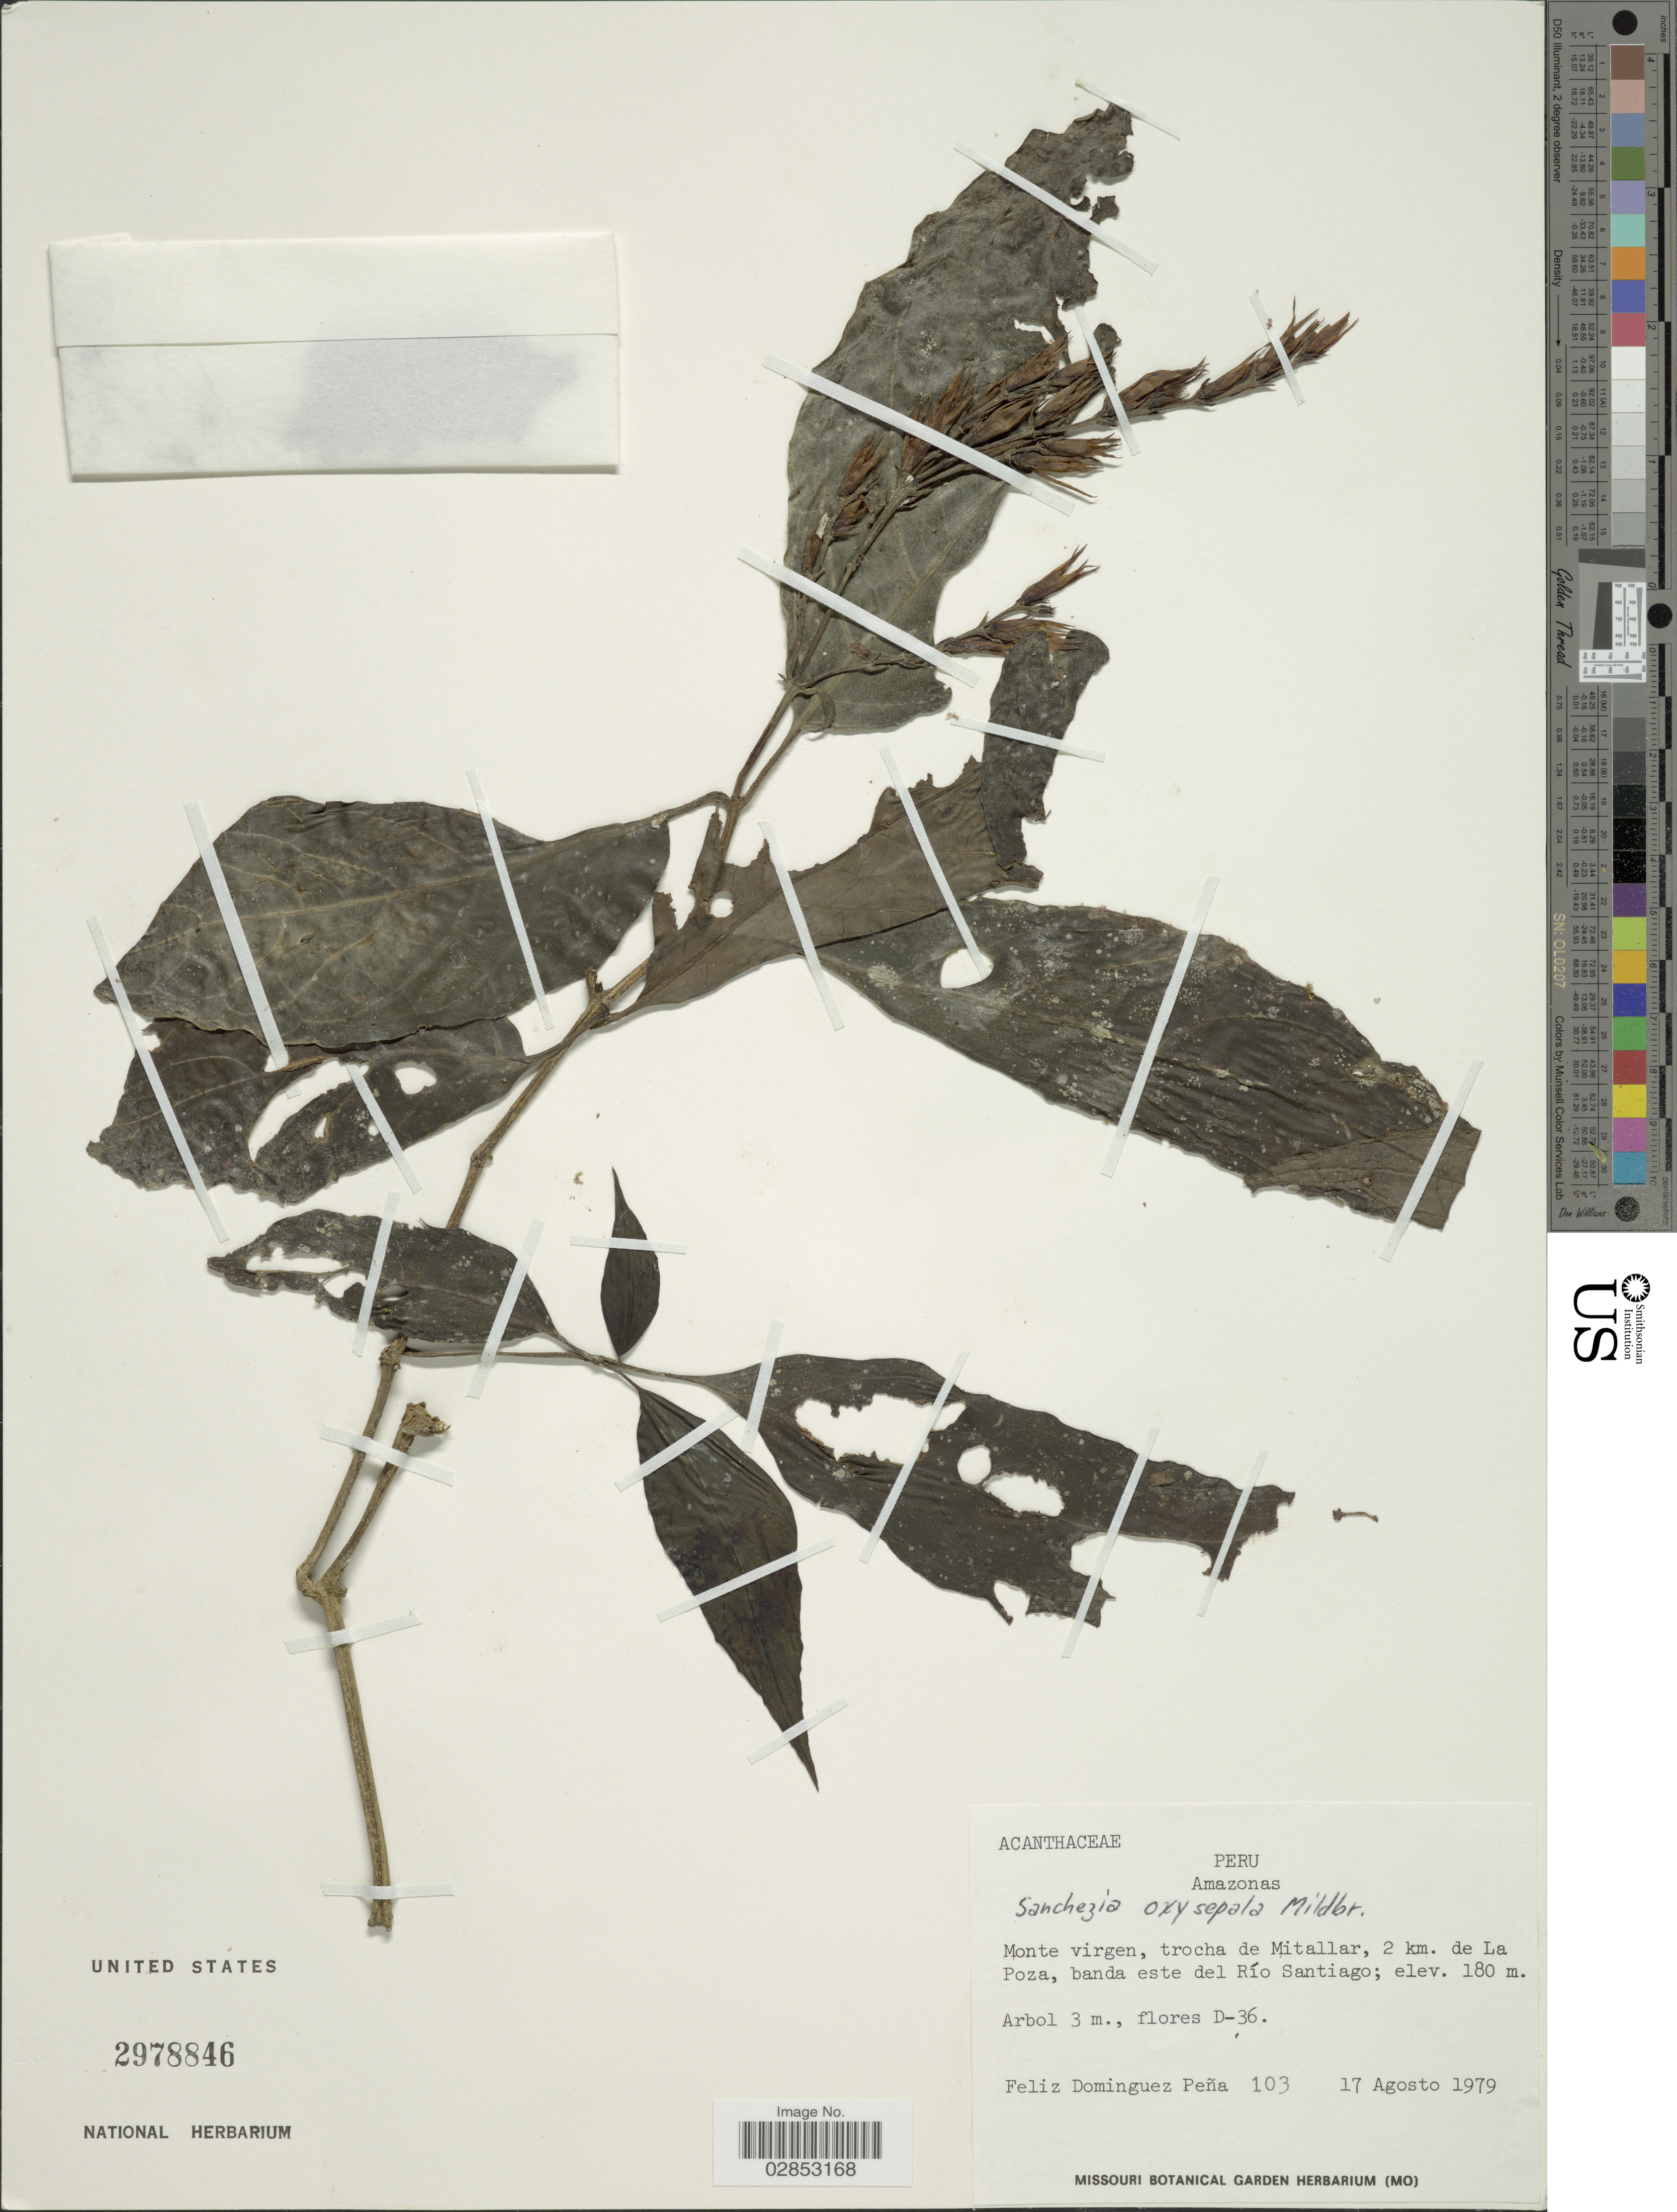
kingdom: Plantae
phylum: Tracheophyta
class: Magnoliopsida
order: Lamiales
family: Acanthaceae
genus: Sanchezia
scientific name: Sanchezia longiflora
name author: (Hook. f.) Hook. f. ex Planch.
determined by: Azevedo, Igor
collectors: F. Dominguez Peña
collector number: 103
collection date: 1979-08-17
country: Peru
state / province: Amazonas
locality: Monte virgen, trocha de Mitallar, 2 km. de La Poza, banda este del Río Santiago.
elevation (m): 180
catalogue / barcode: US 2978846